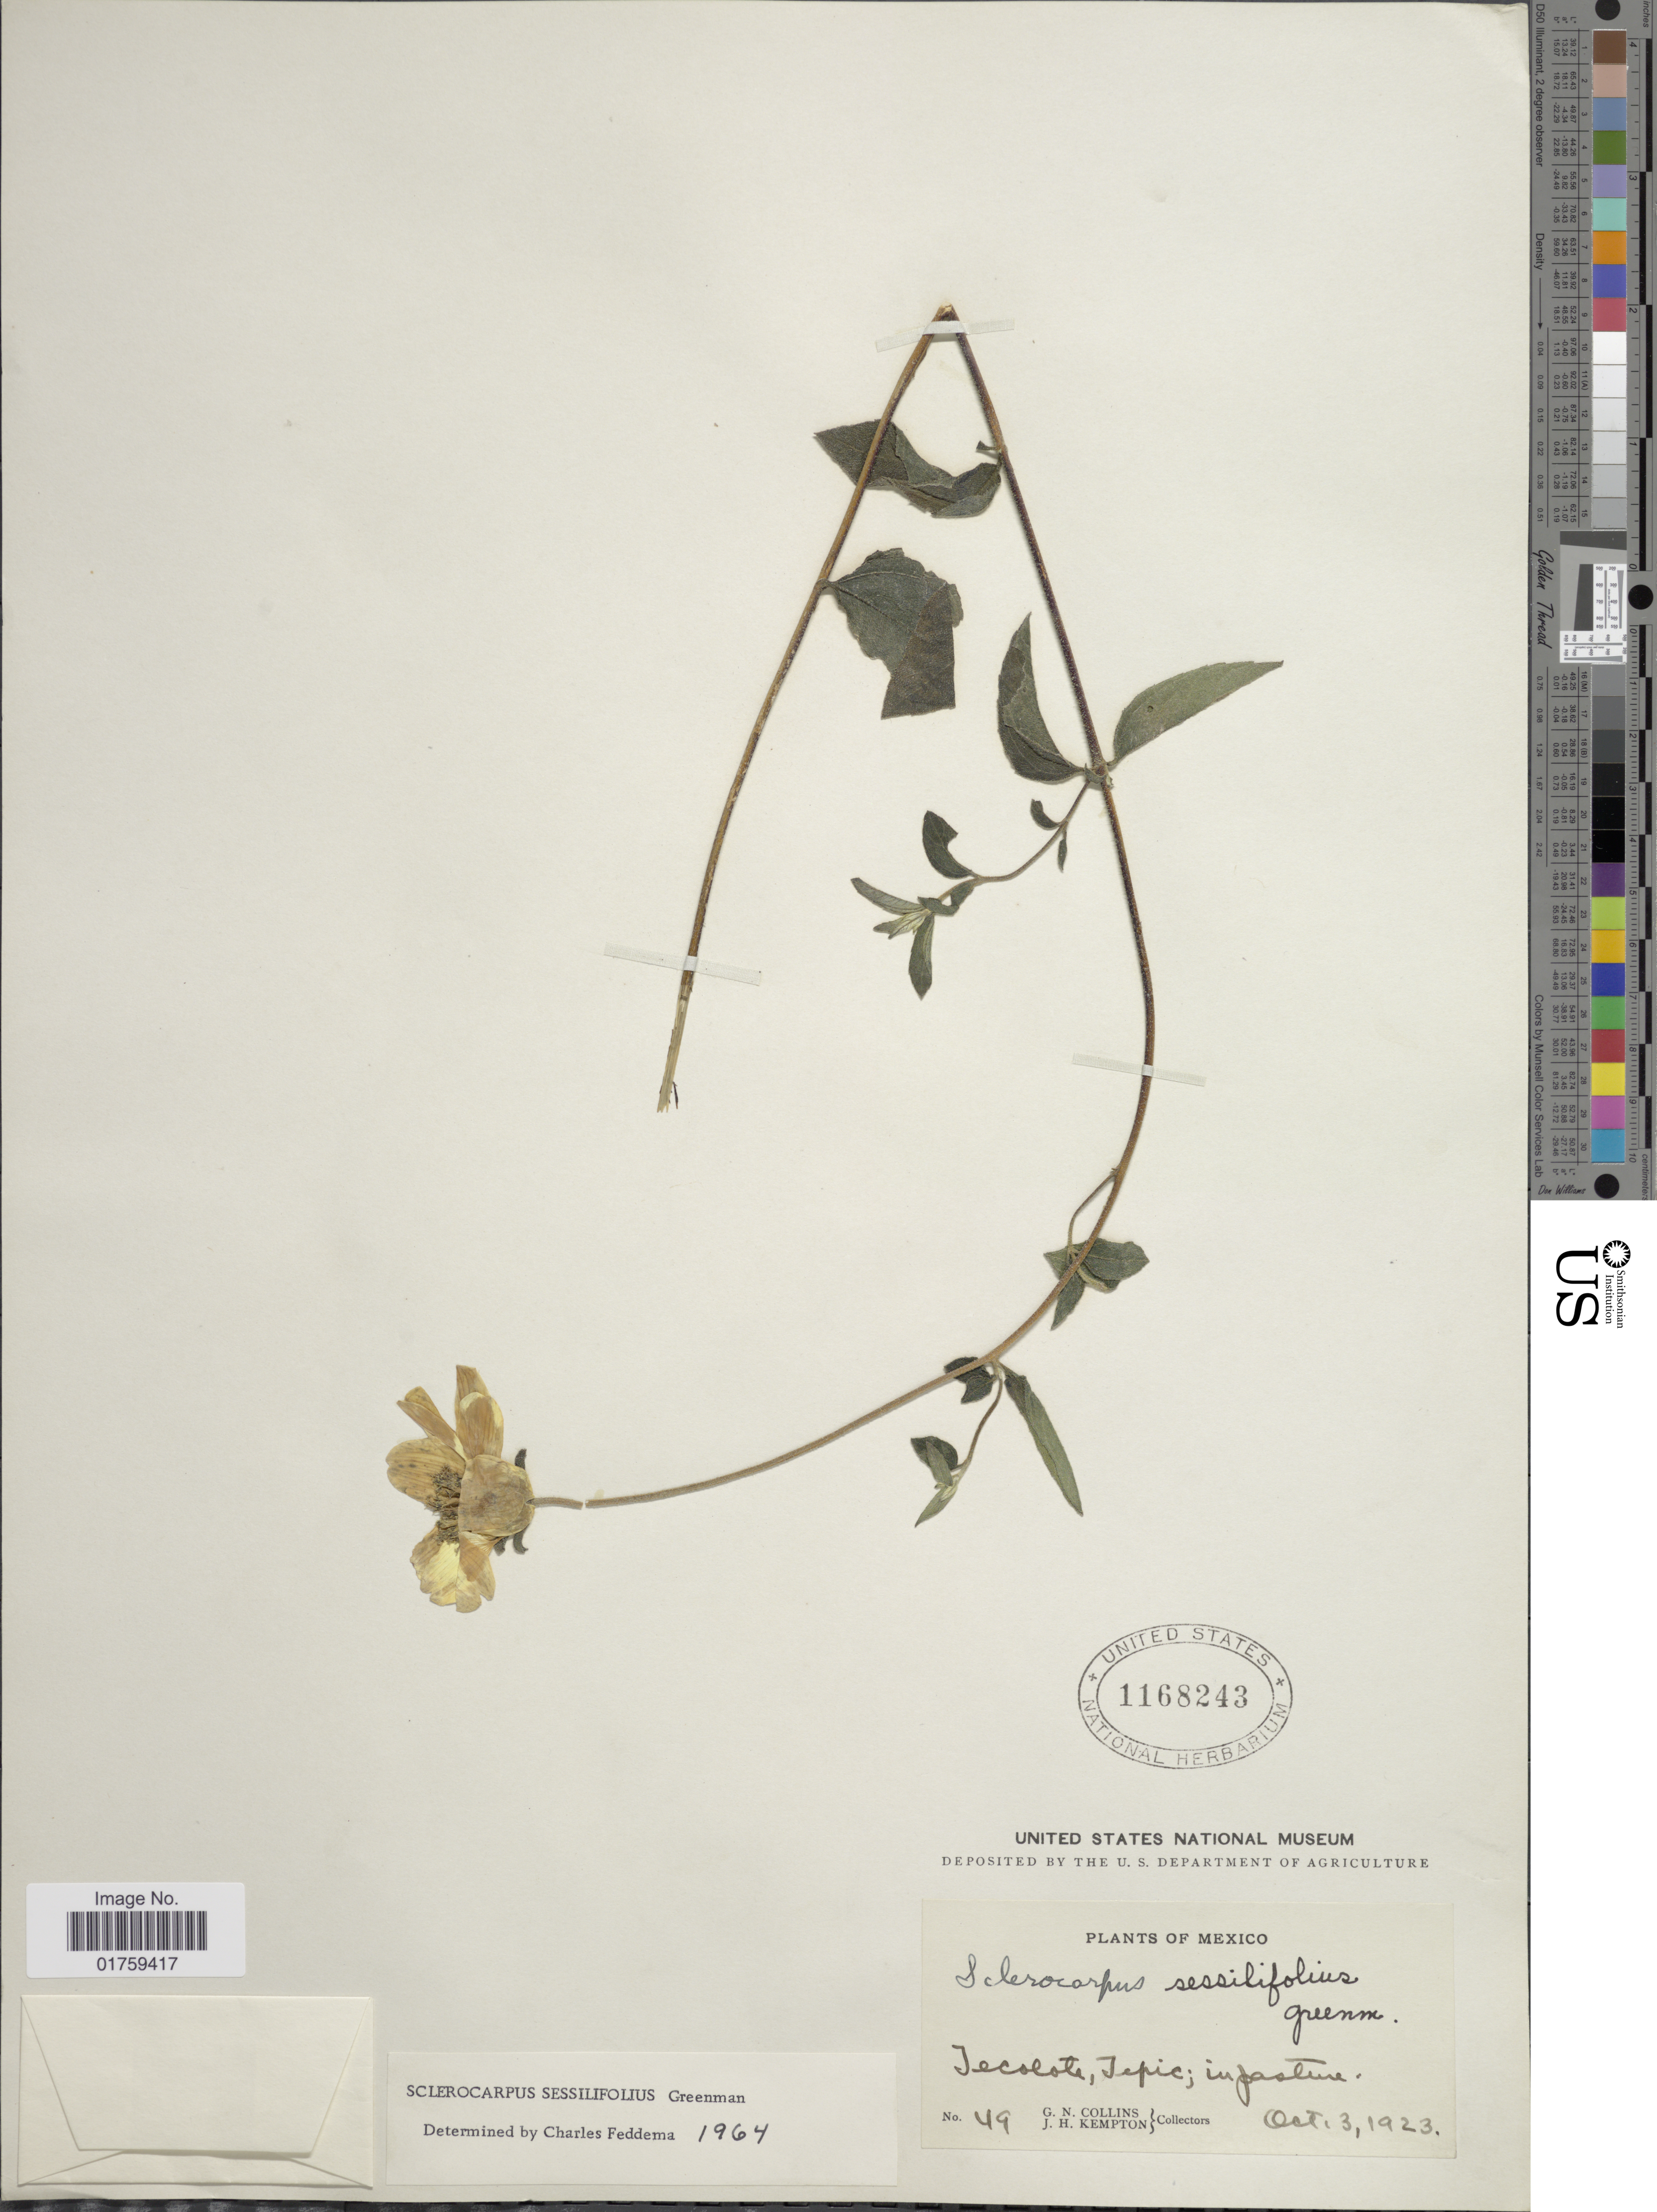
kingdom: Plantae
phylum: Tracheophyta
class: Magnoliopsida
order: Asterales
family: Asteraceae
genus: Sclerocarpus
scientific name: Sclerocarpus sessilifolius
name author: Greenm.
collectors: G. Collins & J. H. Kempton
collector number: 49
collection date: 1923-10-03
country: Mexico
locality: Jecolote, Tepic; in pasture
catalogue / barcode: US 1168243